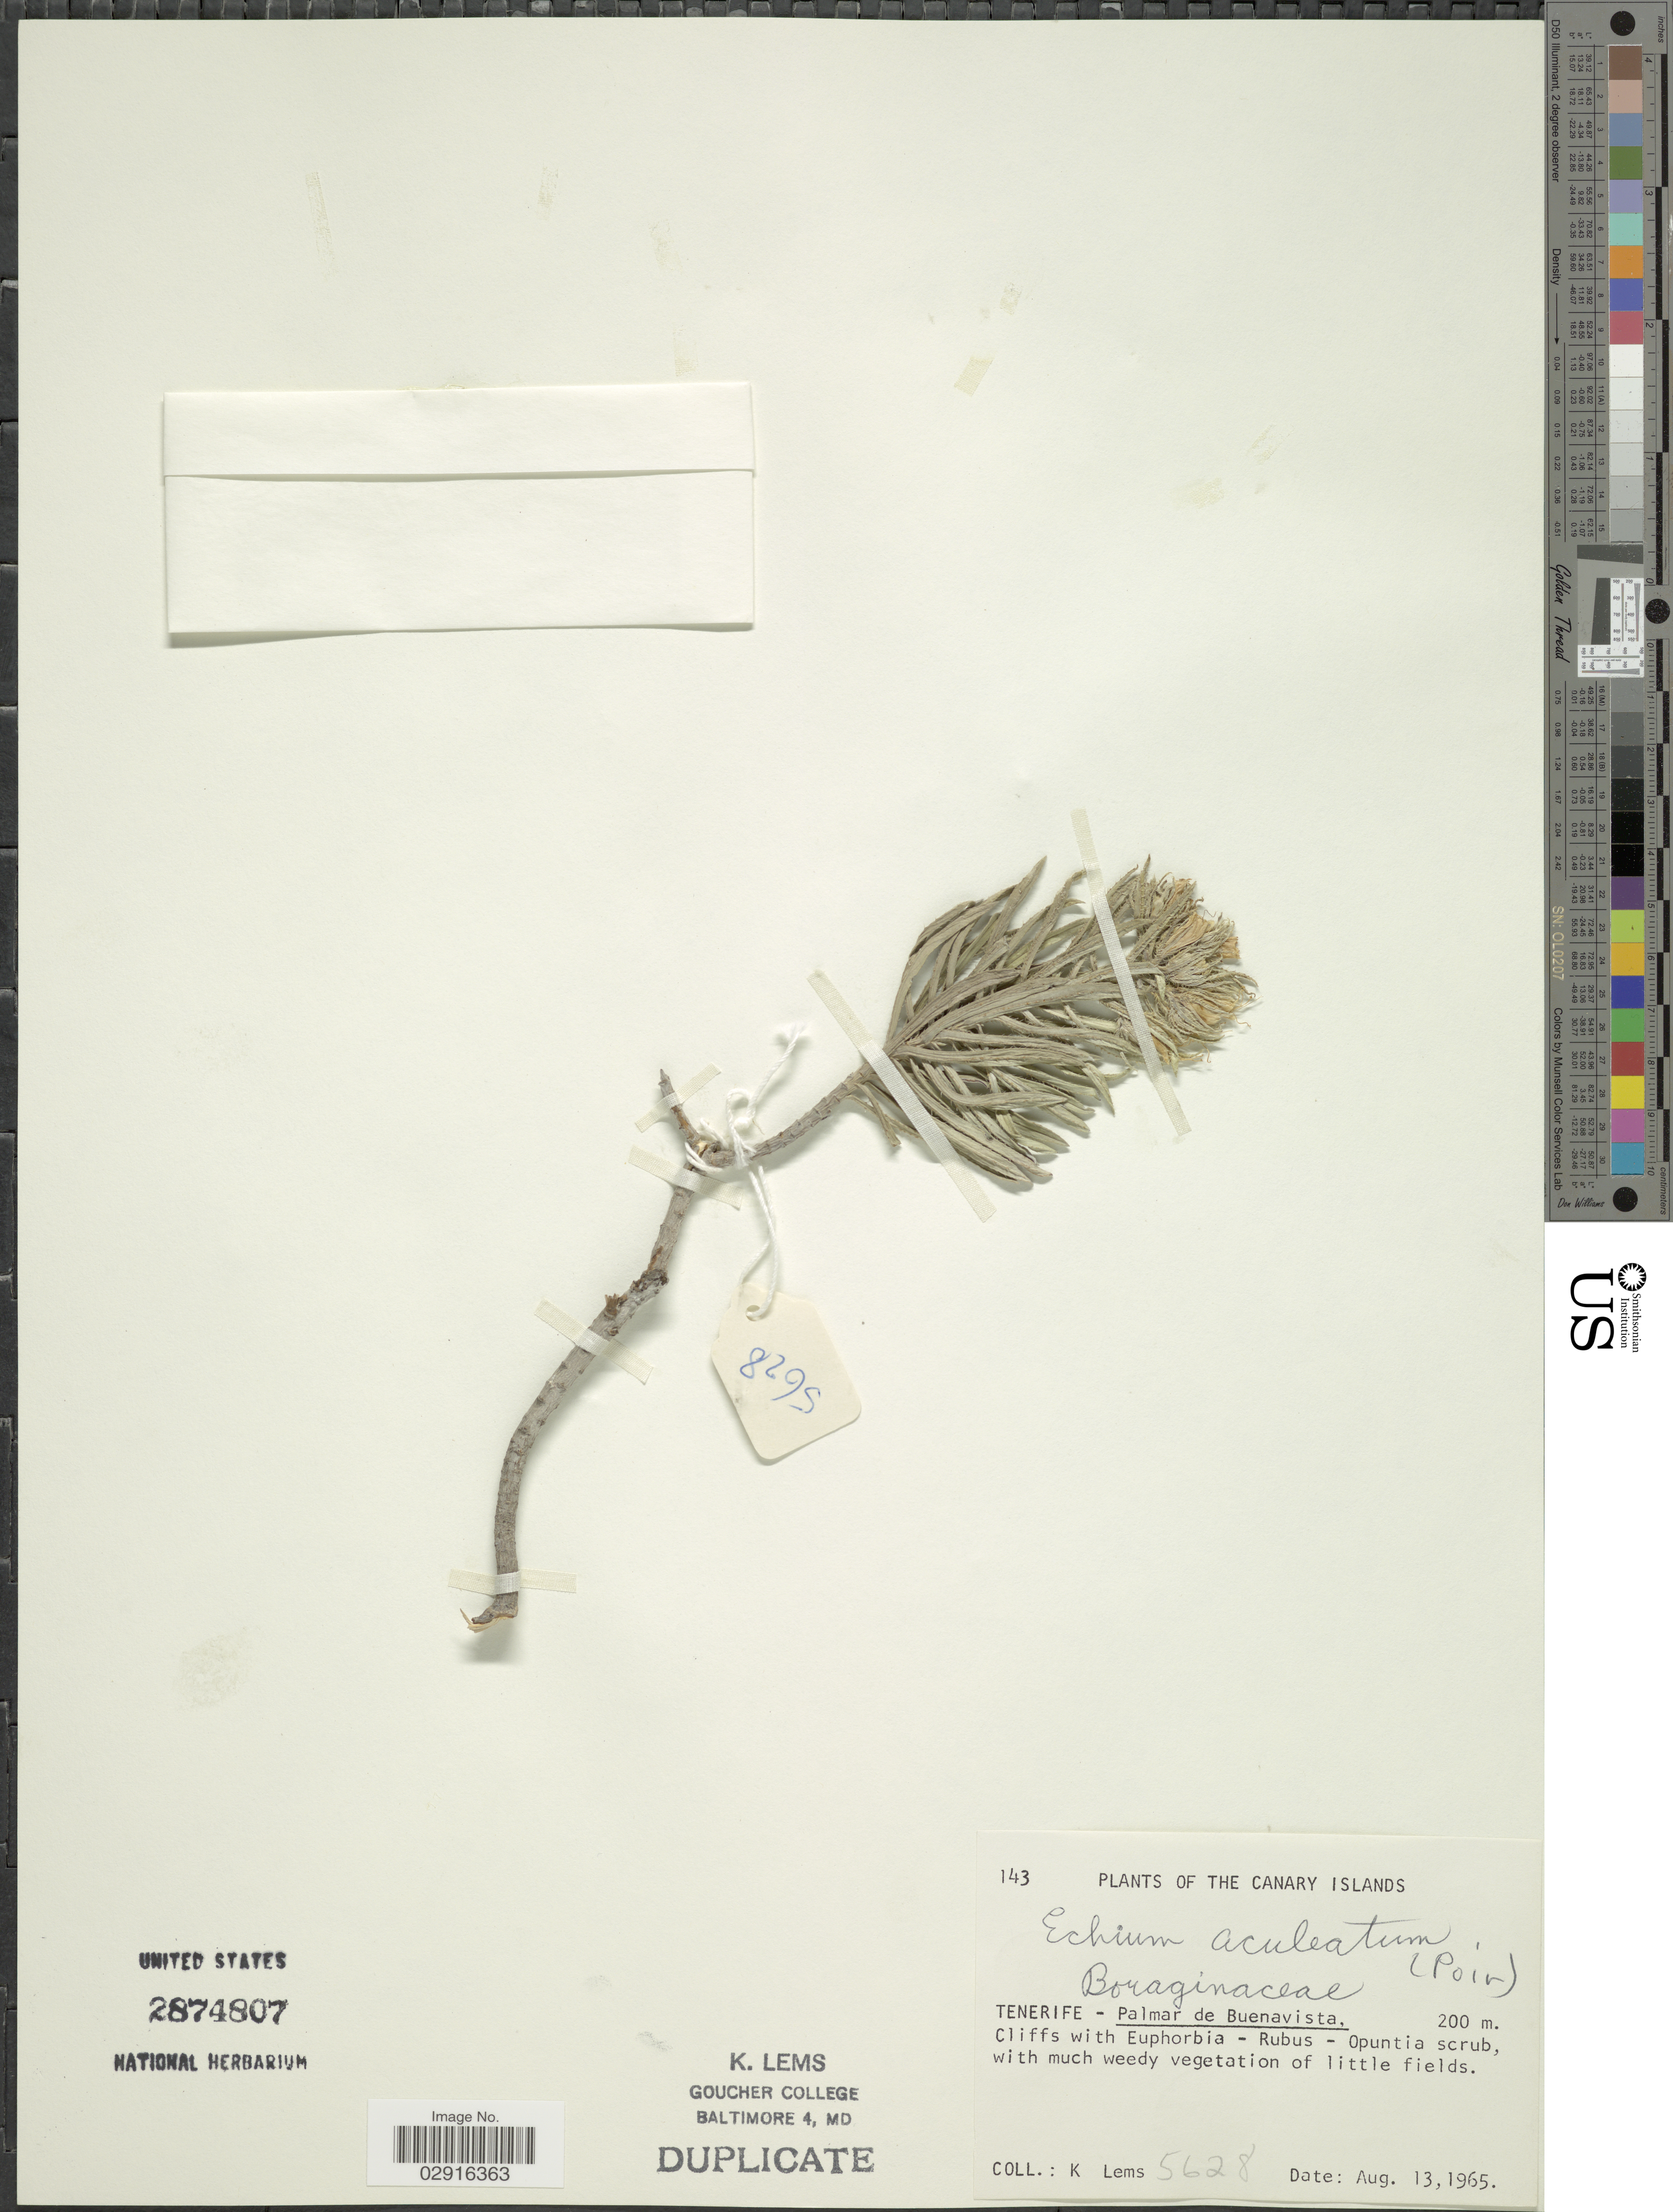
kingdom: Plantae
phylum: Tracheophyta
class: Magnoliopsida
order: Boraginales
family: Boraginaceae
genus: Echium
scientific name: Echium aculeatum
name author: Poir.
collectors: K. Lems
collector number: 5682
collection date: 1965-08-13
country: Spain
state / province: Canarias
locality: Canary Islands. Tenerife - Palmar de Buenavista.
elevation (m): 200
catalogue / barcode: US 2874807